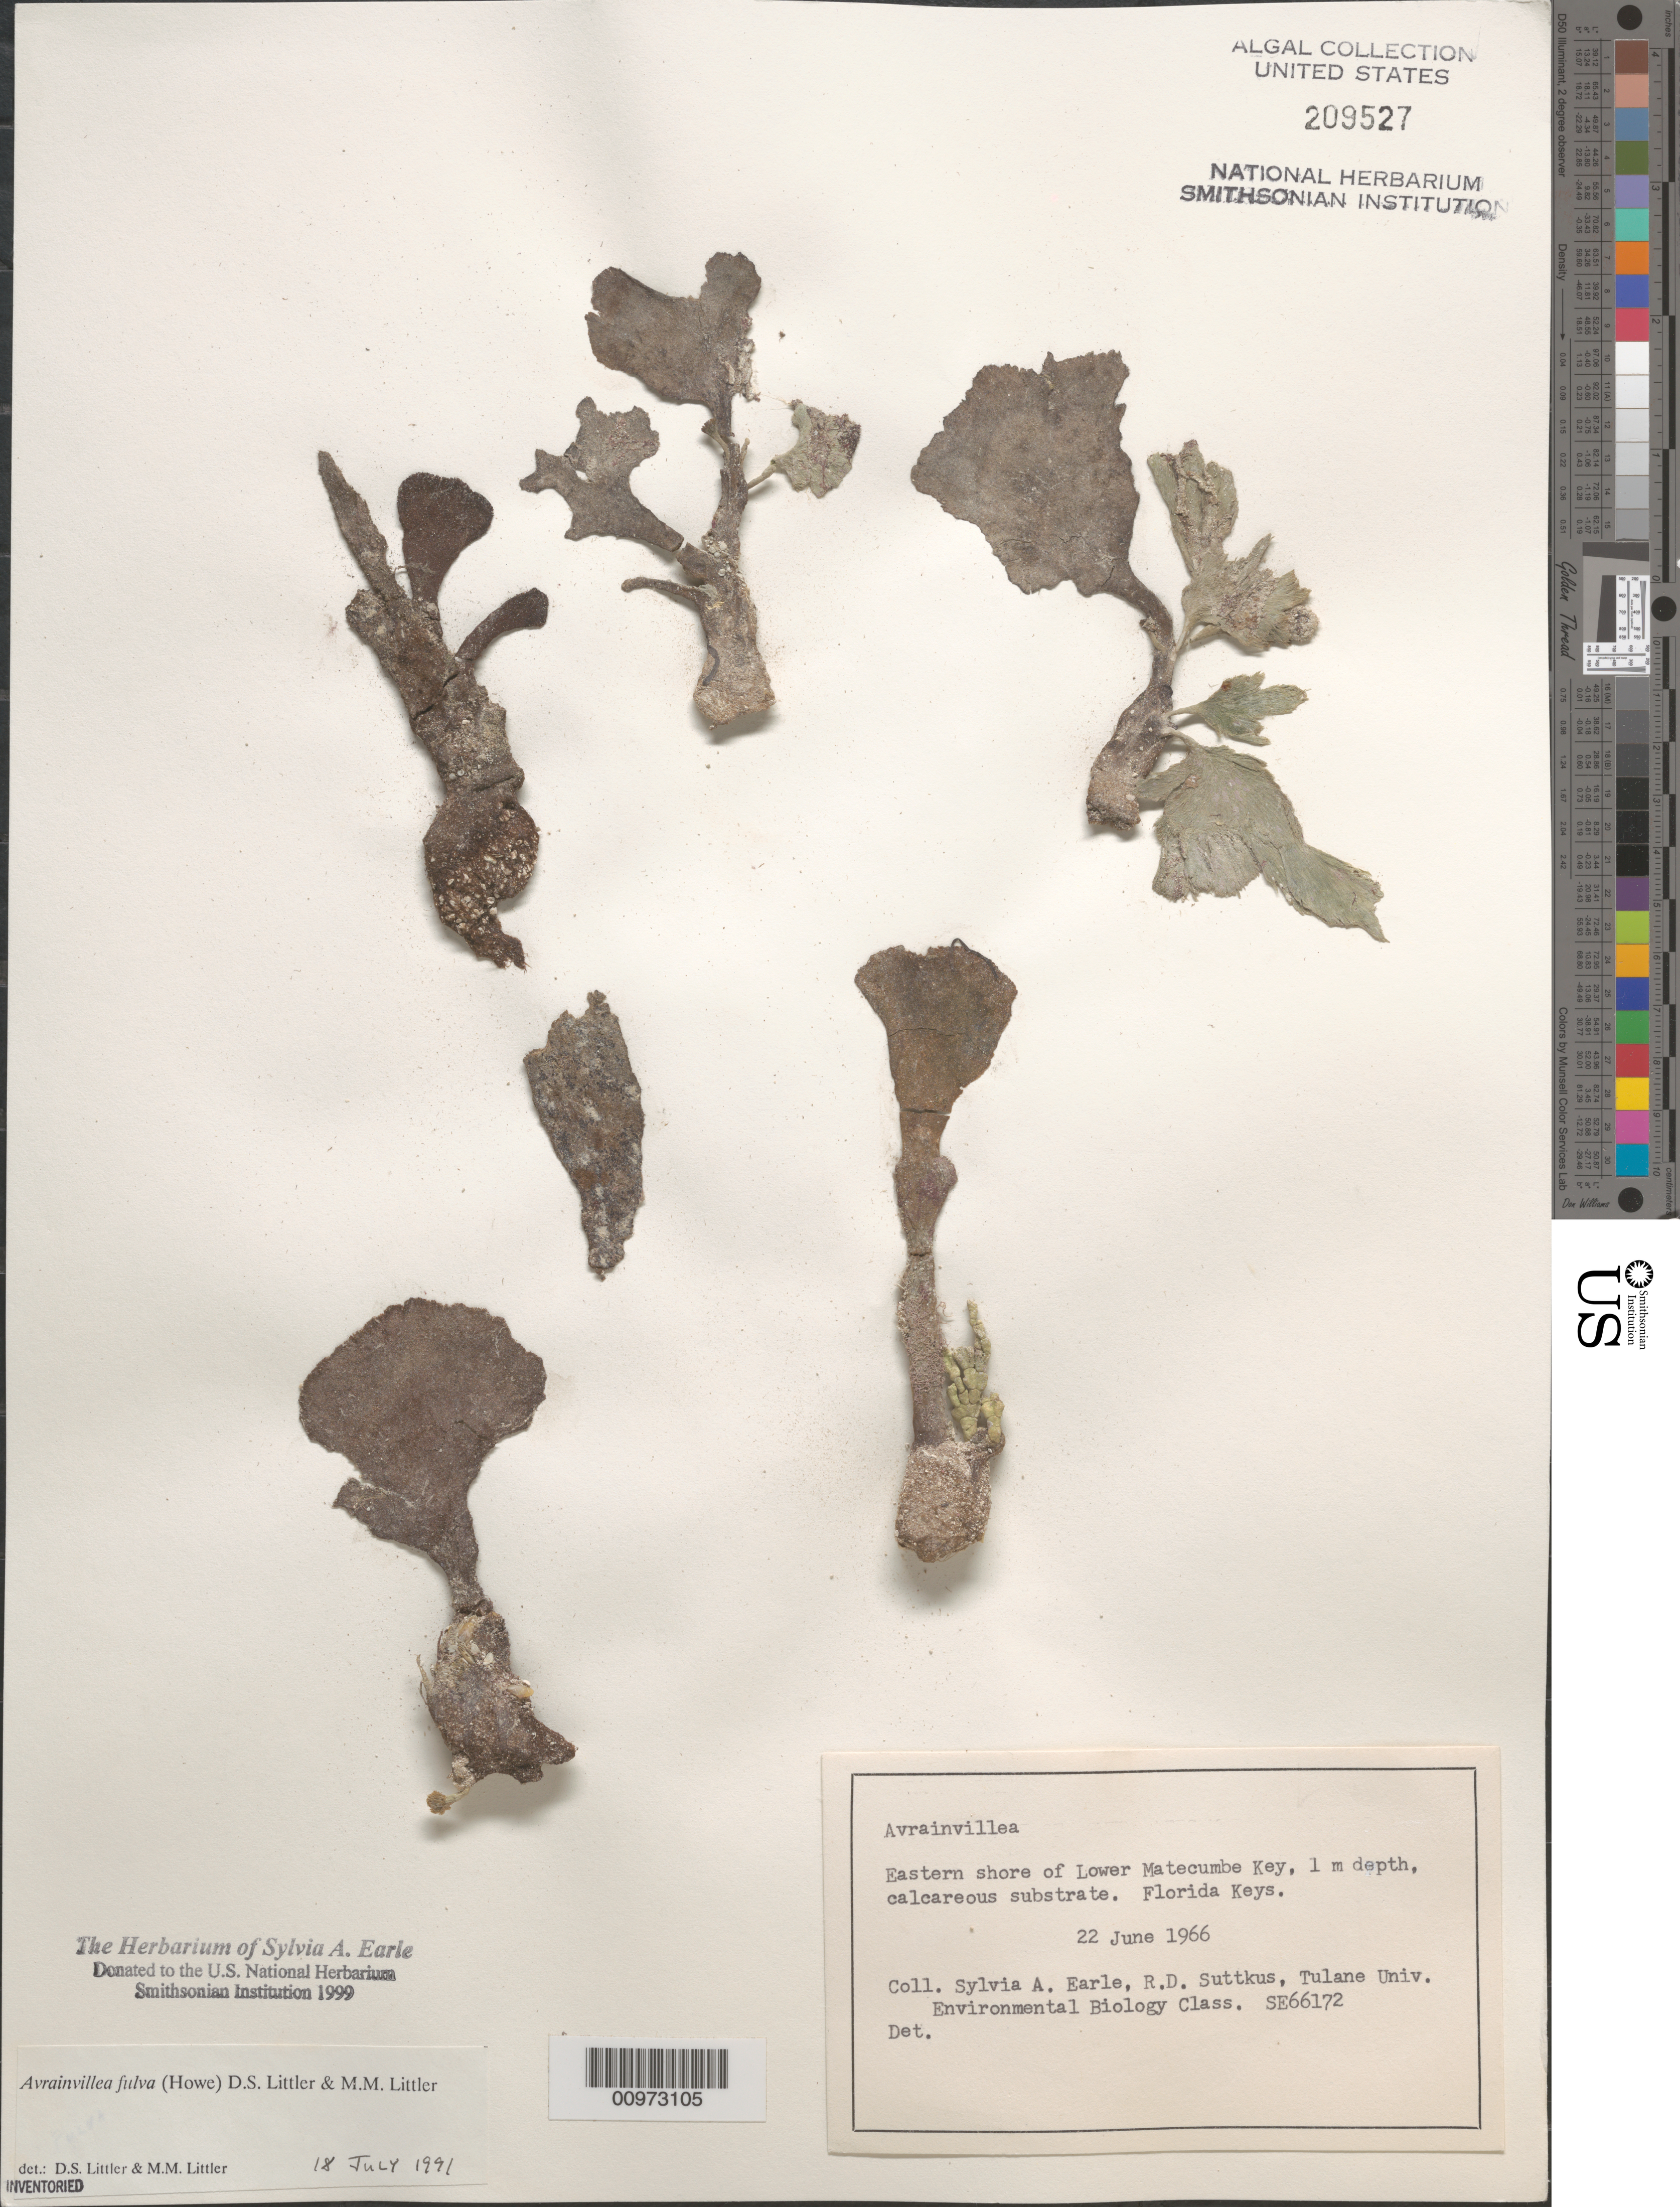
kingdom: Plantae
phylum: Chlorophyta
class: Ulvophyceae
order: Bryopsidales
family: Dichotomosiphonaceae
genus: Avrainvillea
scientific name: Avrainvillea fulva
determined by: Littler, D. S.; Littler, M. M.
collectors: S. A. Earle, R. Suttkus & Tulane Univ. Env. Biol. Class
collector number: SE 66172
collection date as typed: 22 Jun 1966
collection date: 1966-06-22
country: United States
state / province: Florida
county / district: Monroe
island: Lower Matecumbe Key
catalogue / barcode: US 209527